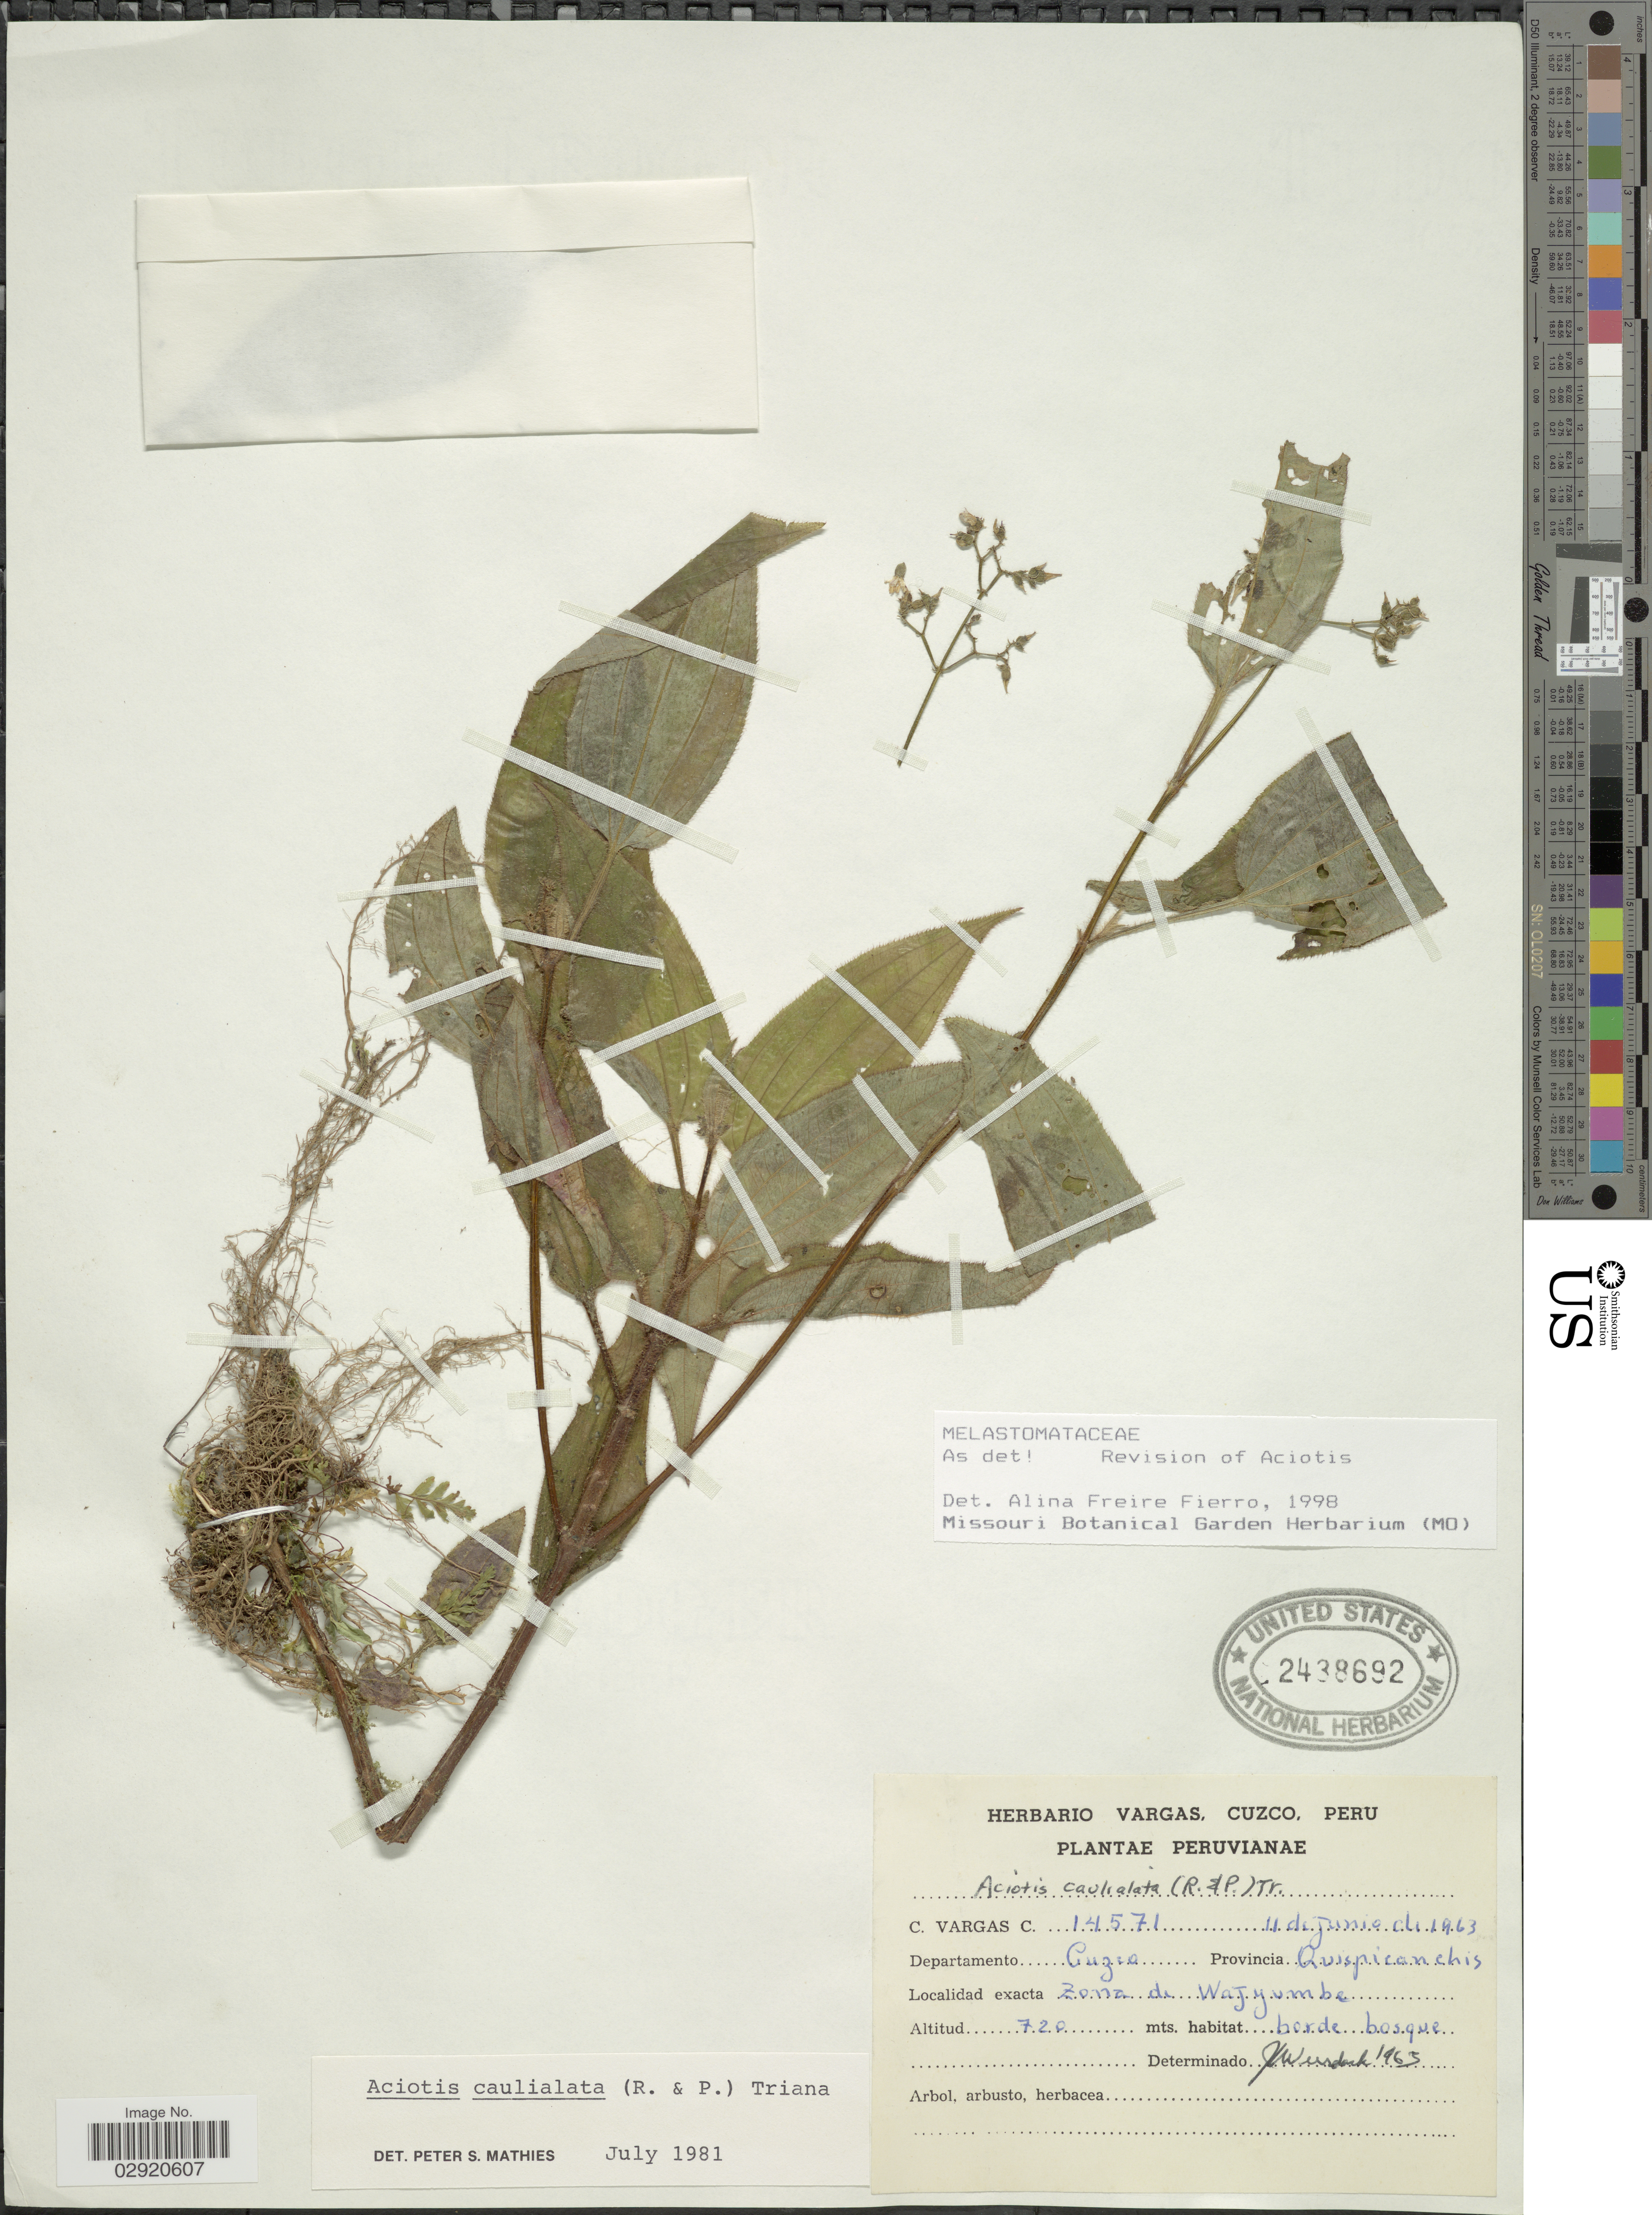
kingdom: Plantae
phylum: Tracheophyta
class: Magnoliopsida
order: Myrtales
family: Melastomataceae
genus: Aciotis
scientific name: Aciotis rubricaulis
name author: (Mart. ex DC.) Triana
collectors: C. Vargas Calderón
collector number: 14571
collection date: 1963-06-11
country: Peru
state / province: Cusco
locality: Departamento Cuzco. Provincia Quispicanchis. Zona de Wajyumbe.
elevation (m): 720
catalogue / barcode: US 2438692